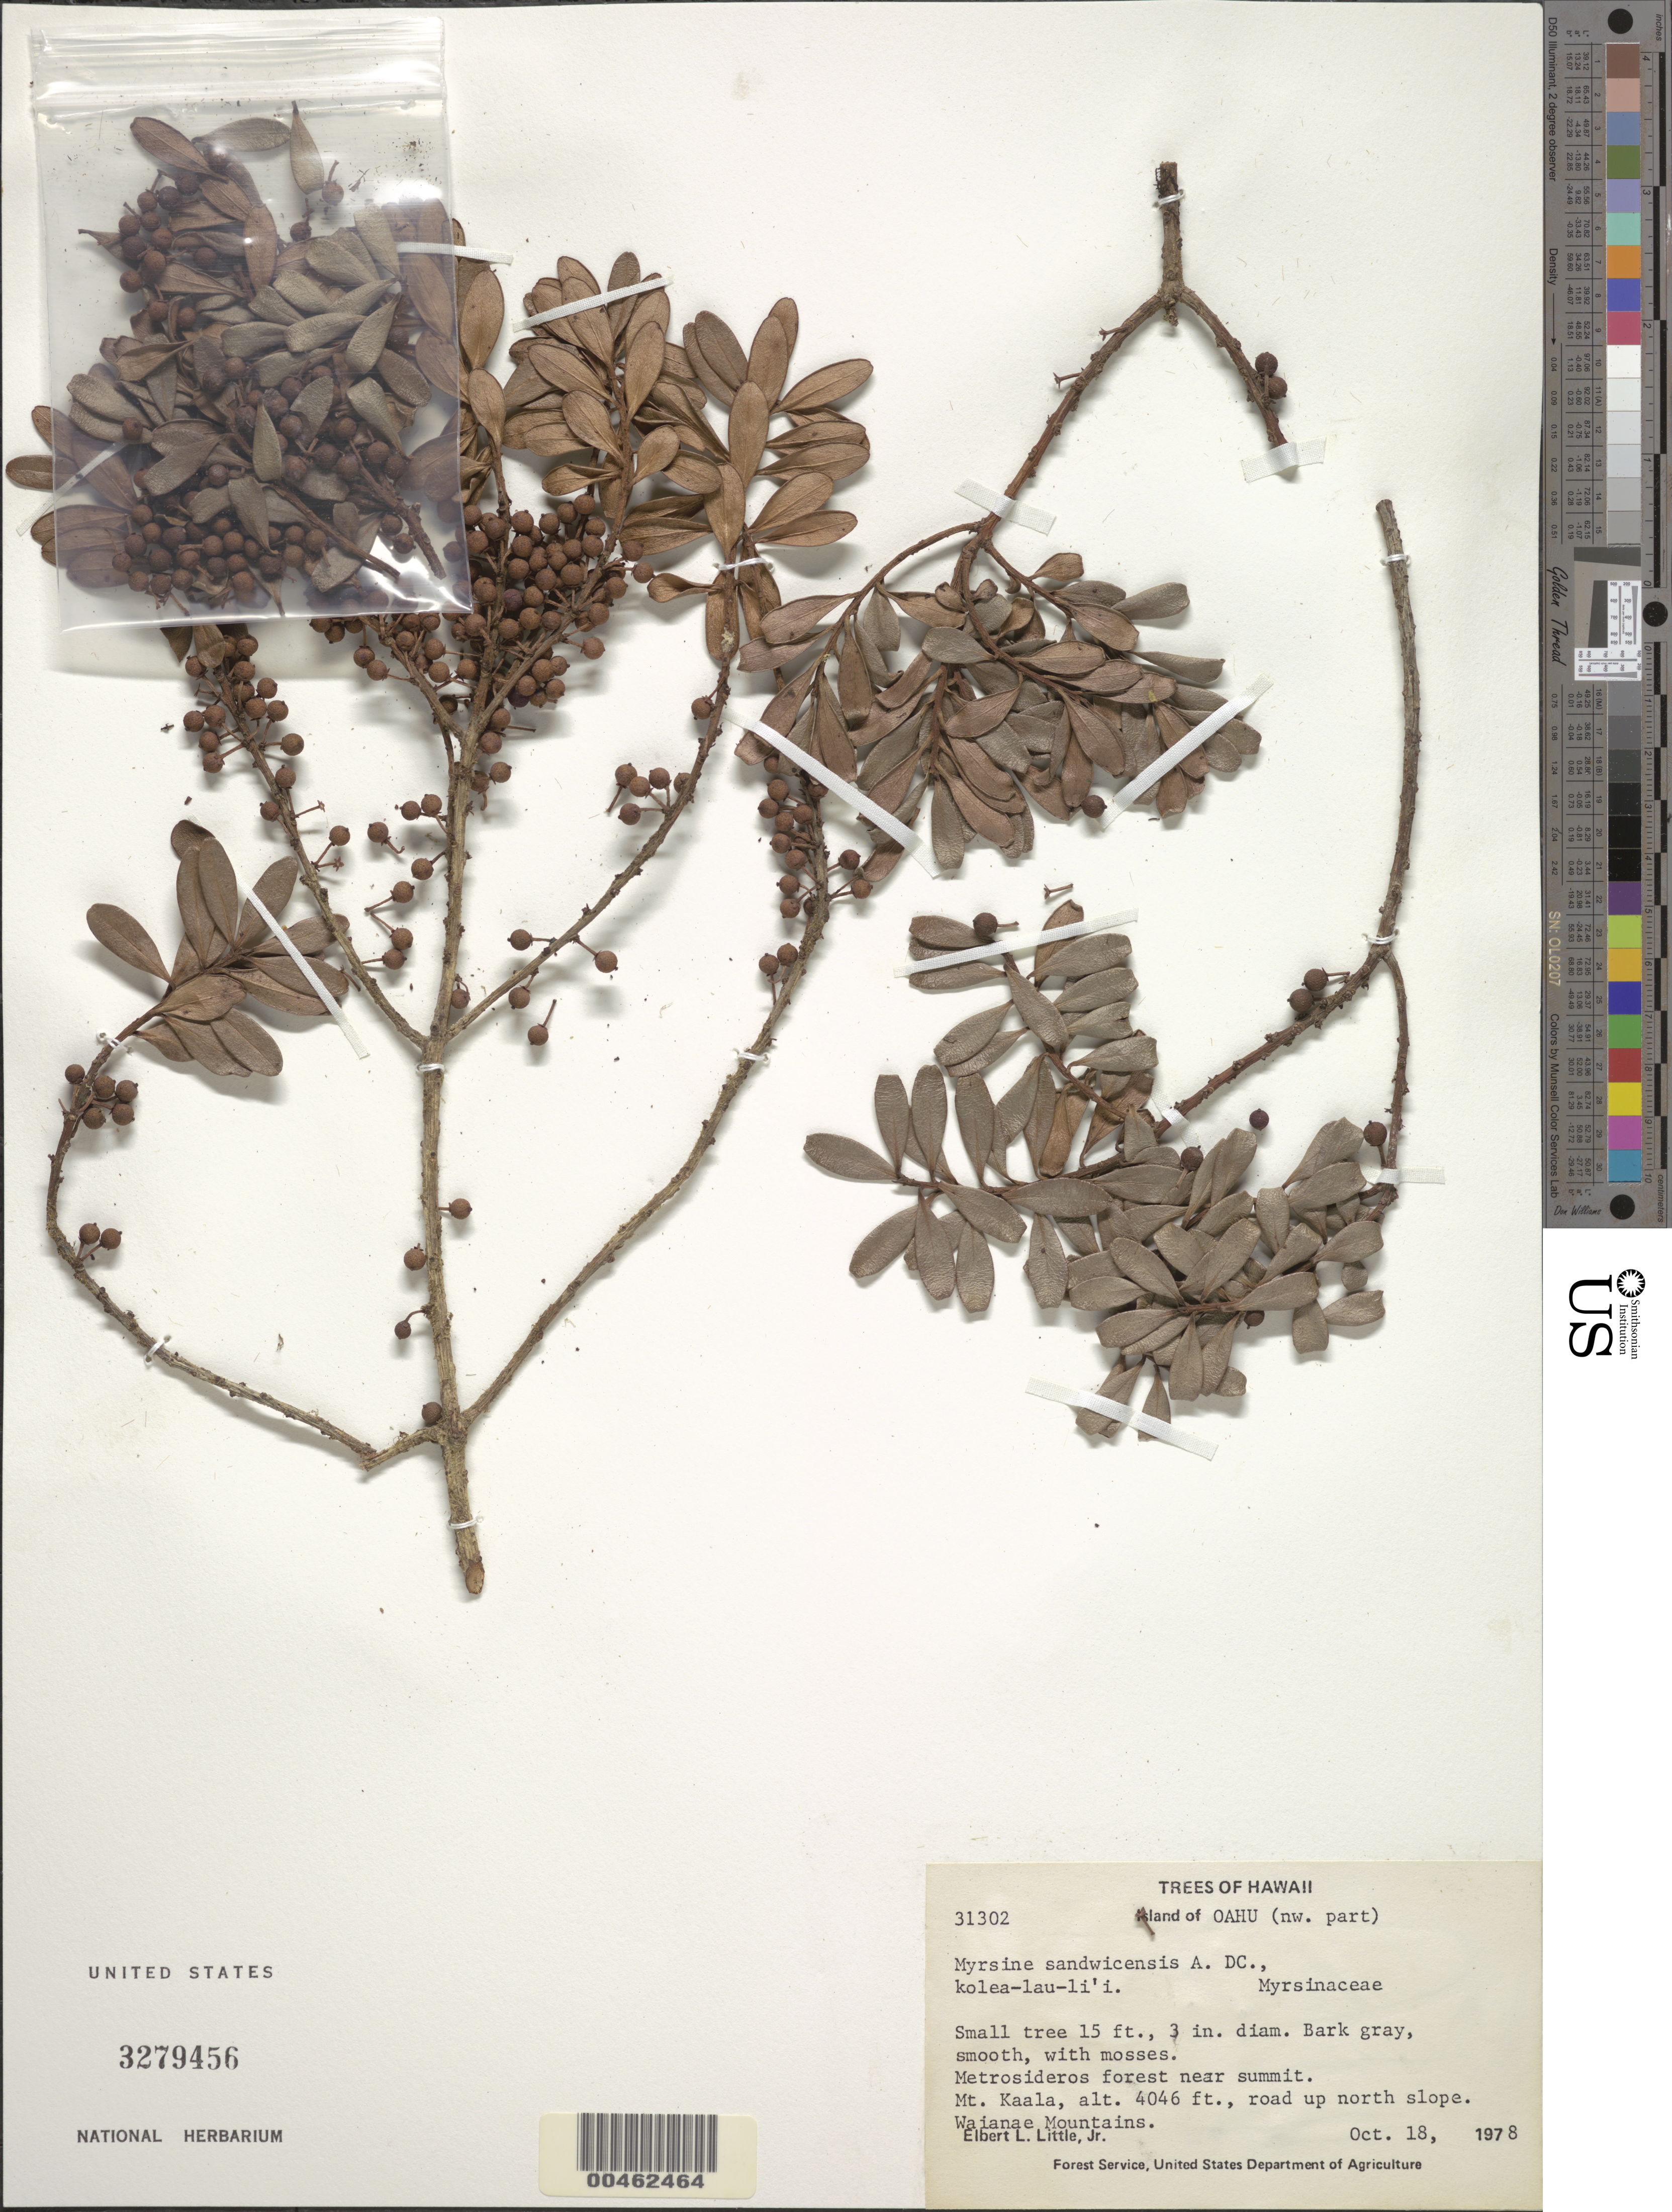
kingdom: Plantae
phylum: Tracheophyta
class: Magnoliopsida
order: Ericales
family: Primulaceae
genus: Myrsine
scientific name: Myrsine sandwicensis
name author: A. DC.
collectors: E. L. Little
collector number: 31302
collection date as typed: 18 Aug 1978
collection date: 1978-08-18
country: United States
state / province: Hawaii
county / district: Honolulu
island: Oahu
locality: NW part of Oahu, Mt. Kaala, road up N slope, Waianae Mountains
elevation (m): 1233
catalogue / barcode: US 3279456